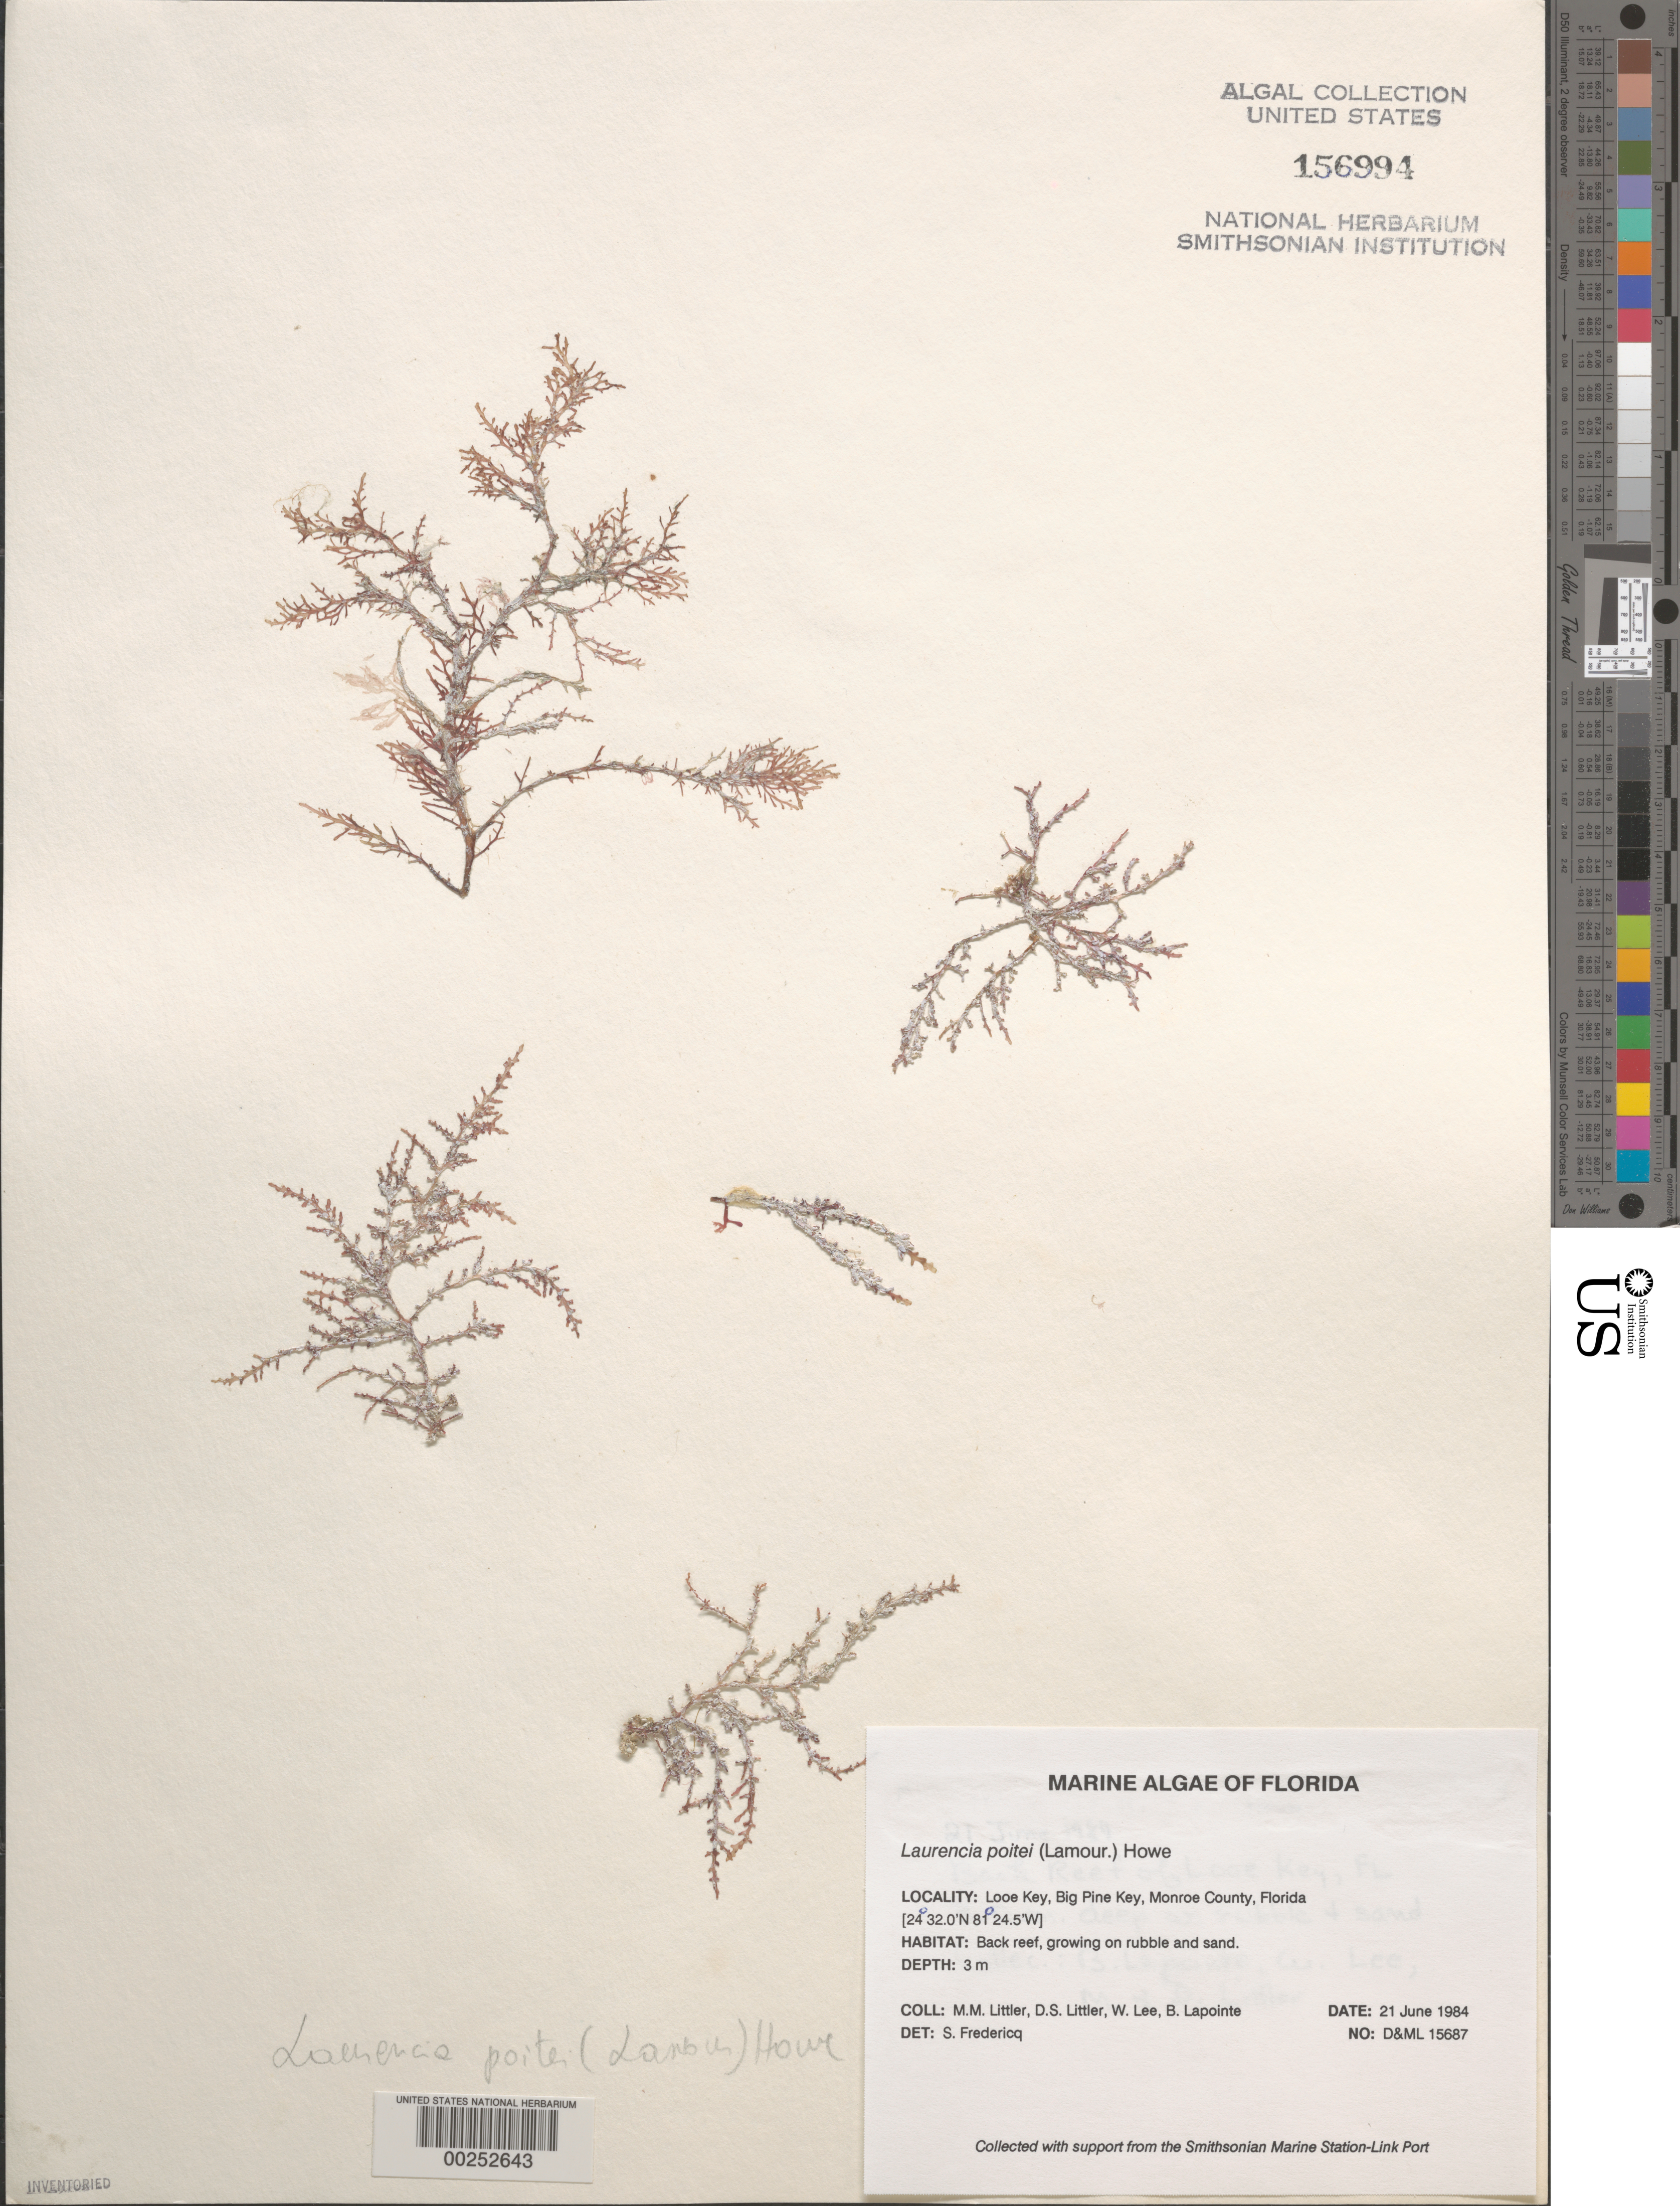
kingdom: Plantae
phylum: Rhodophyta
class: Florideophyceae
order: Ceramiales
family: Rhodomelaceae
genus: Yuzurua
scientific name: Yuzurua poiteaui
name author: (J.V.Lamouroux) Martin-Lescanne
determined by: Brooks, B. L., (BOT), Smithsonian Institution - National Museum of Natural History (UNITED STATES)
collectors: M. M. Littler, D. S. Littler, W. Lee & B. Lapointe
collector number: D&ML 15687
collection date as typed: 21 Jun 1984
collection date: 1984-06-21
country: United States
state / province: Florida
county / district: Monroe County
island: Looe Key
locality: Looe Key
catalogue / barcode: US 156994